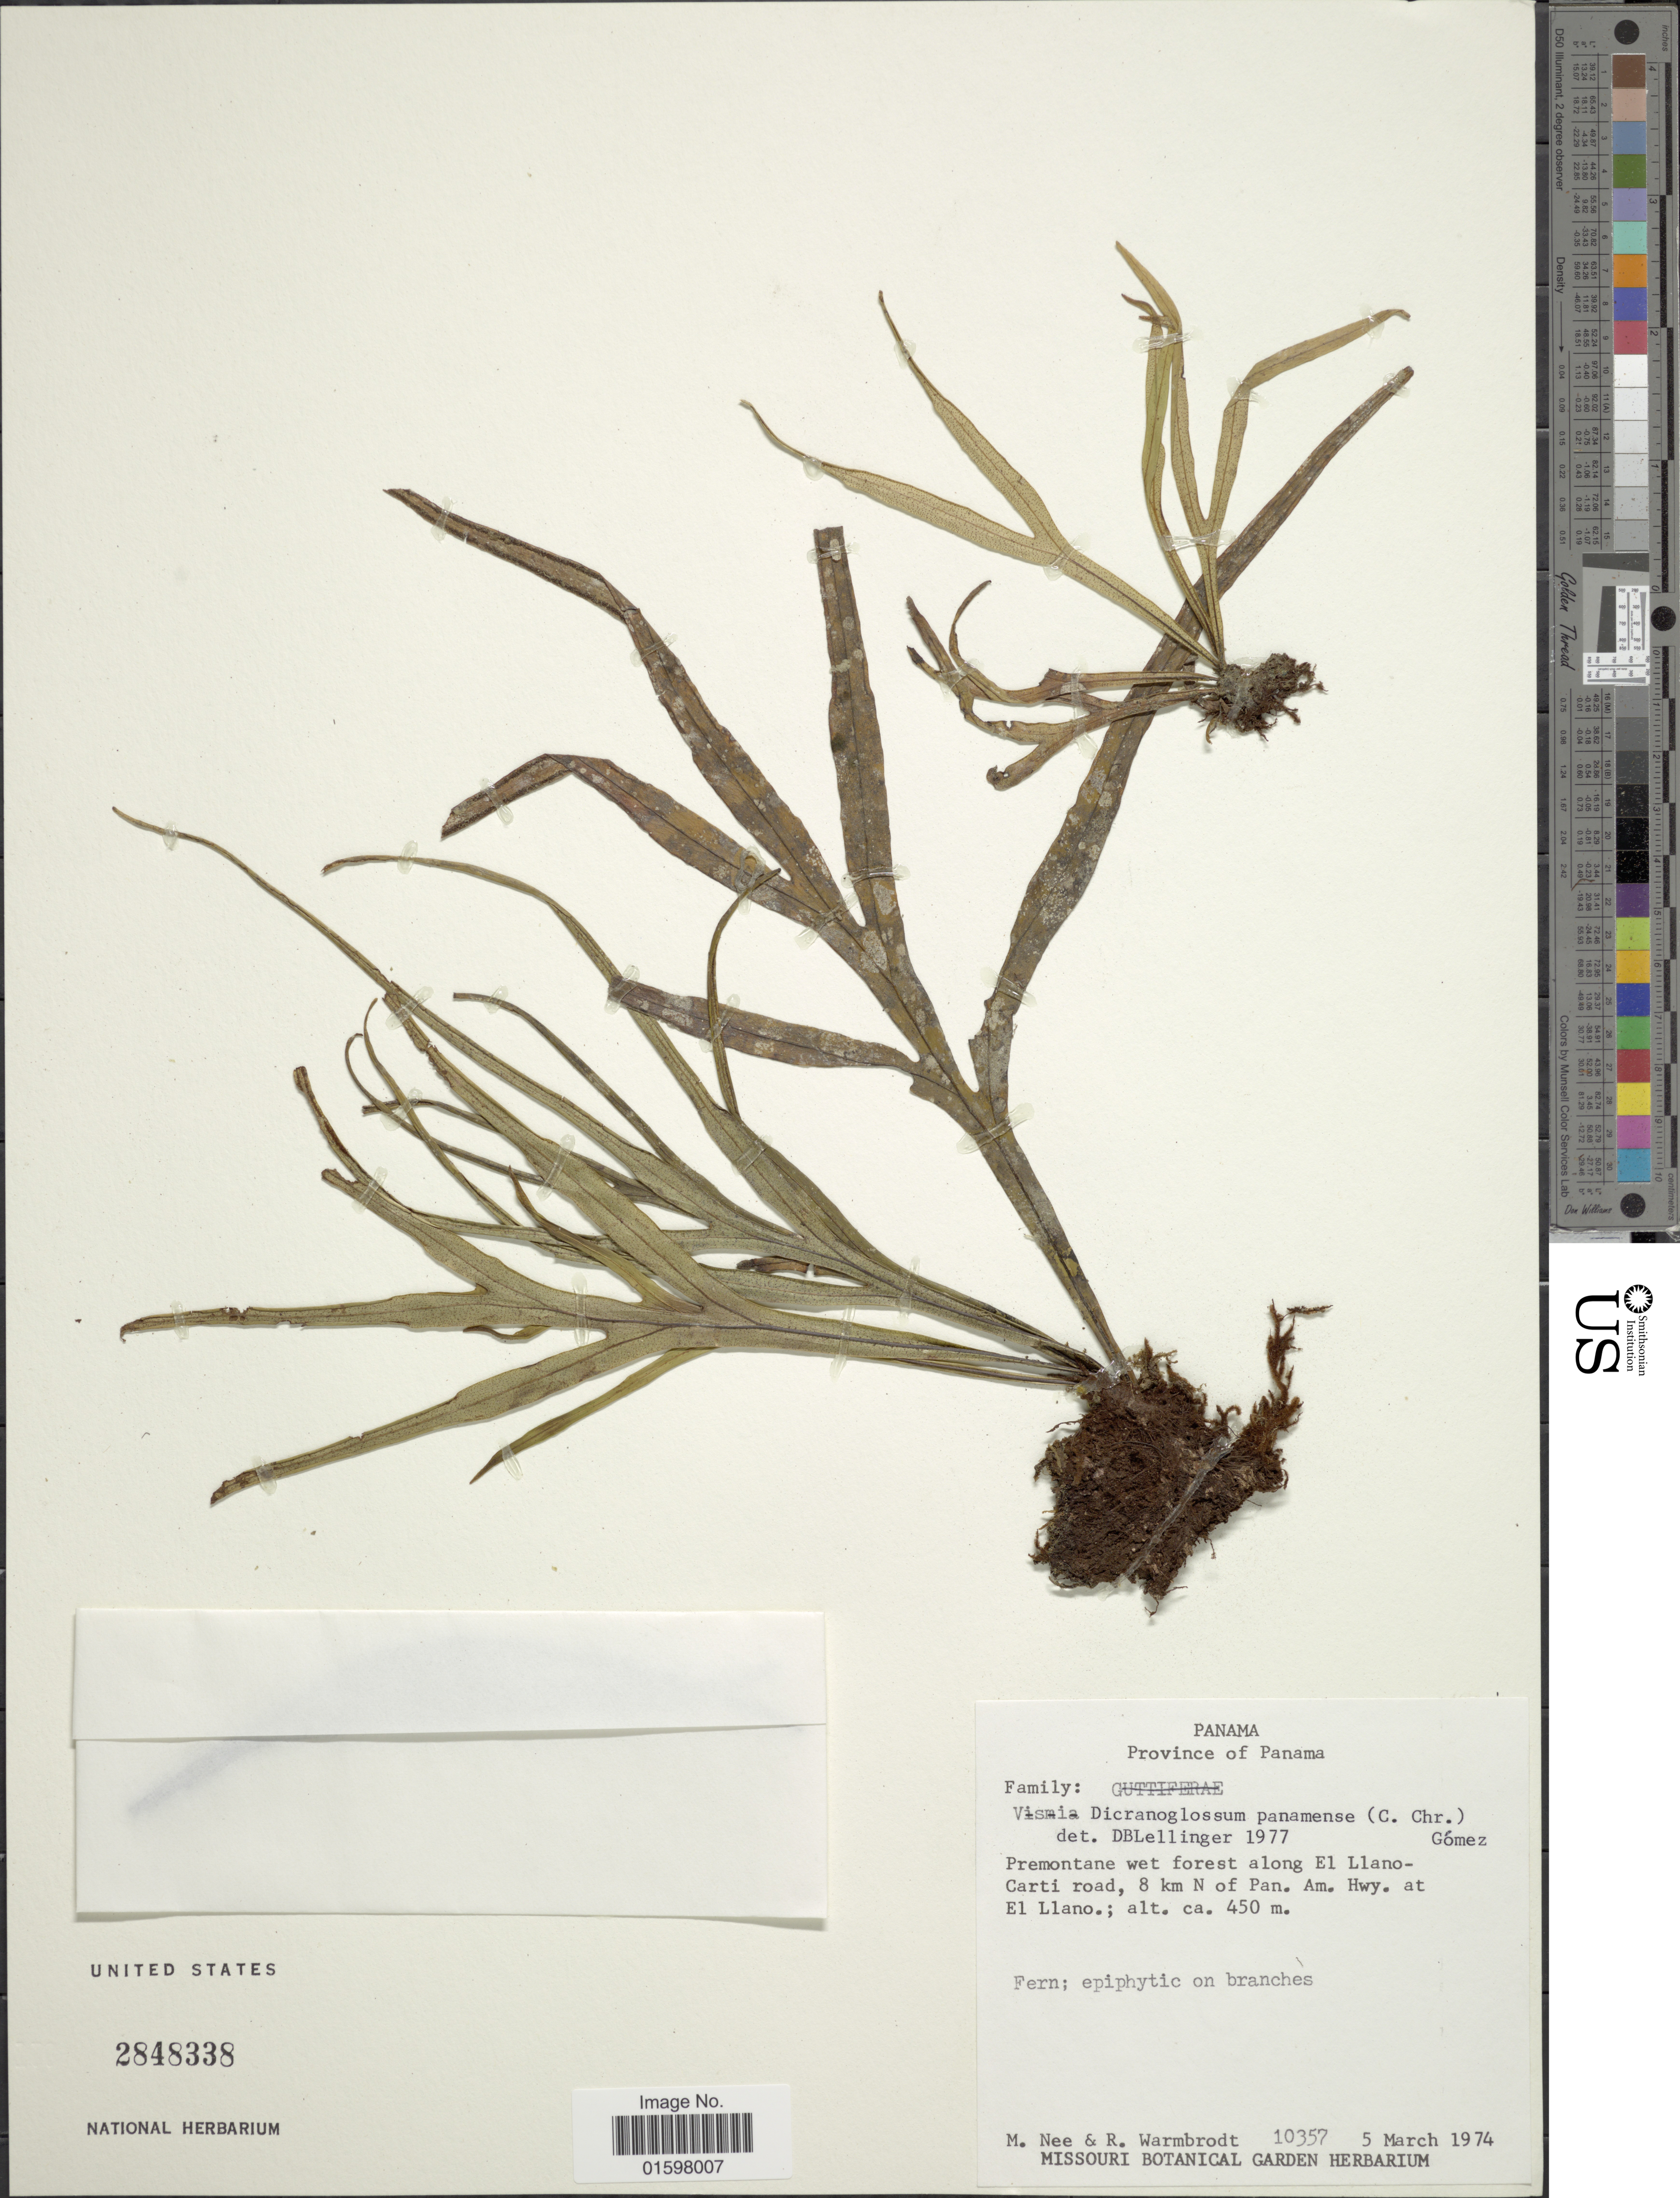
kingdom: Plantae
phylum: Tracheophyta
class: Polypodiopsida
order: Polypodiales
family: Polypodiaceae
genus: Pleopeltis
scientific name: Pleopeltis panamensis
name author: (Weath.) Pic. Serm.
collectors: M. Nee & R. Warmbrodt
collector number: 10357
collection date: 1974-03-05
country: Panama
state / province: Panamá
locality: Premontane wet forest along El Llano-Carti road, 8 km N of Pan. Am. Hwy. at El Llano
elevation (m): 450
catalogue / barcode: US 2848338